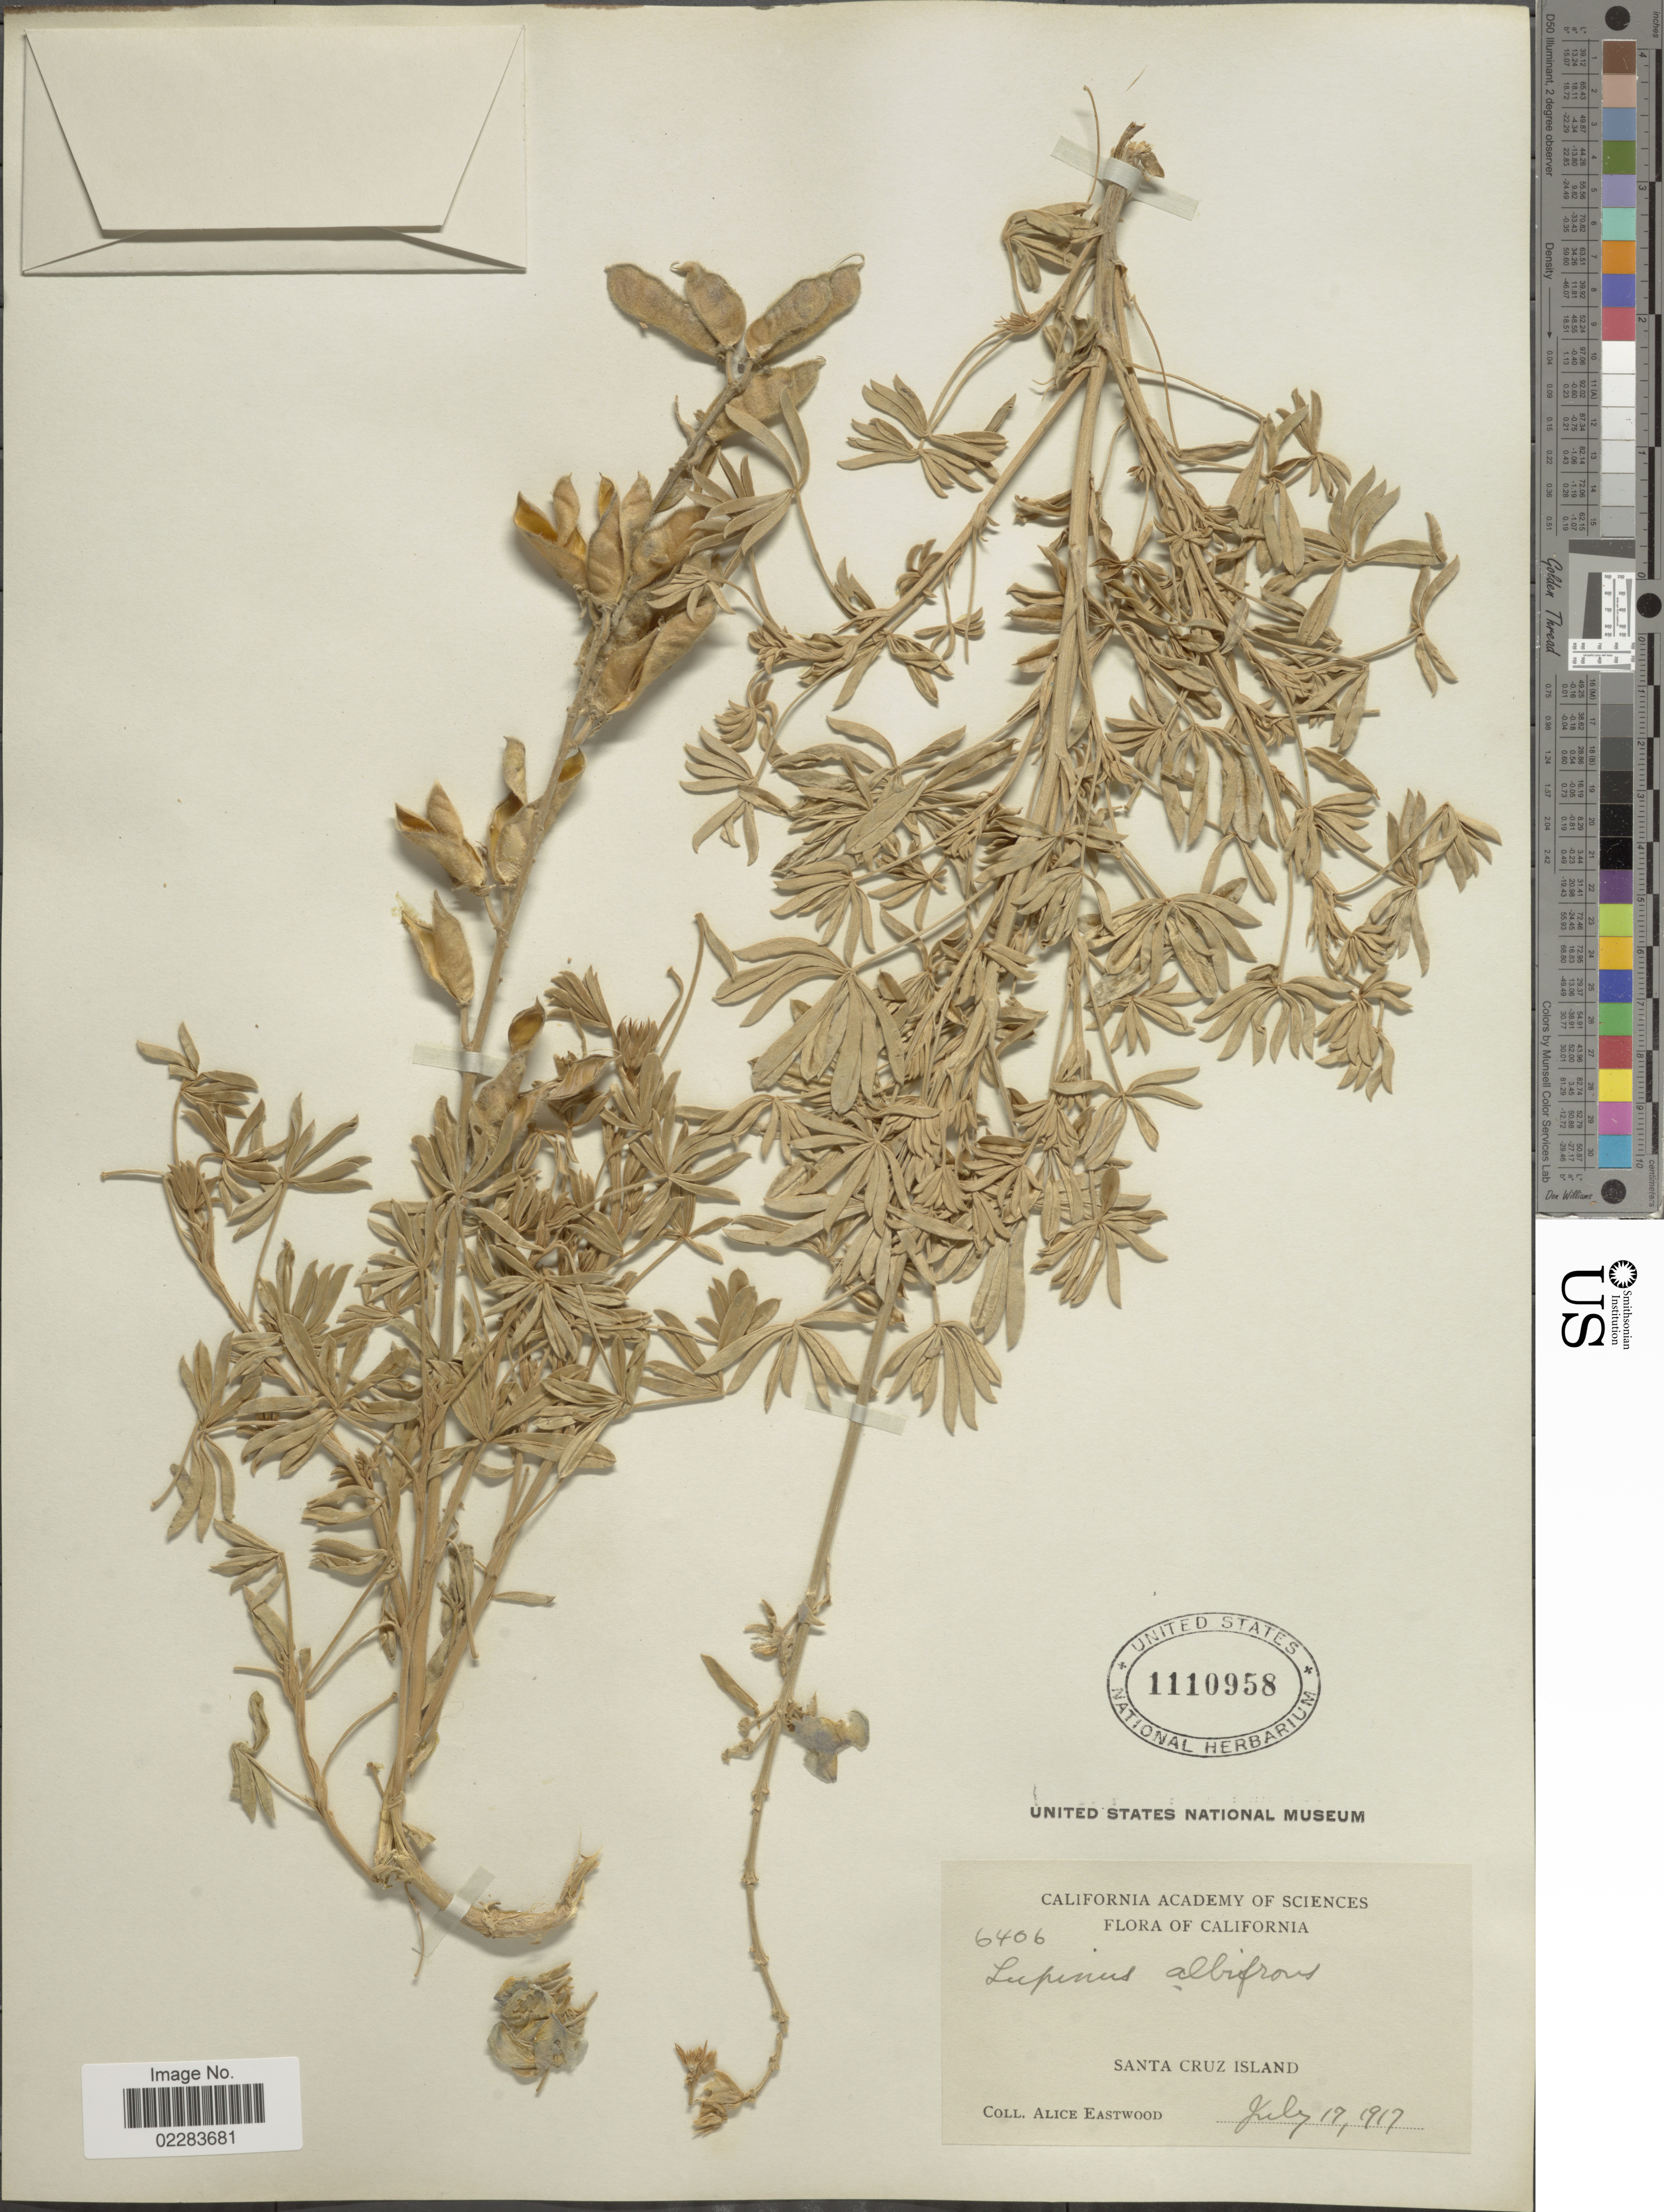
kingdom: Plantae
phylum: Tracheophyta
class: Magnoliopsida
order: Fabales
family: Fabaceae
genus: Lupinus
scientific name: Lupinus albifrons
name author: Benth.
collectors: A. Eastwood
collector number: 6406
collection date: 1917-07-17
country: United States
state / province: California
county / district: Santa Barbara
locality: Santa Cruz island.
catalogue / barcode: US 1110958